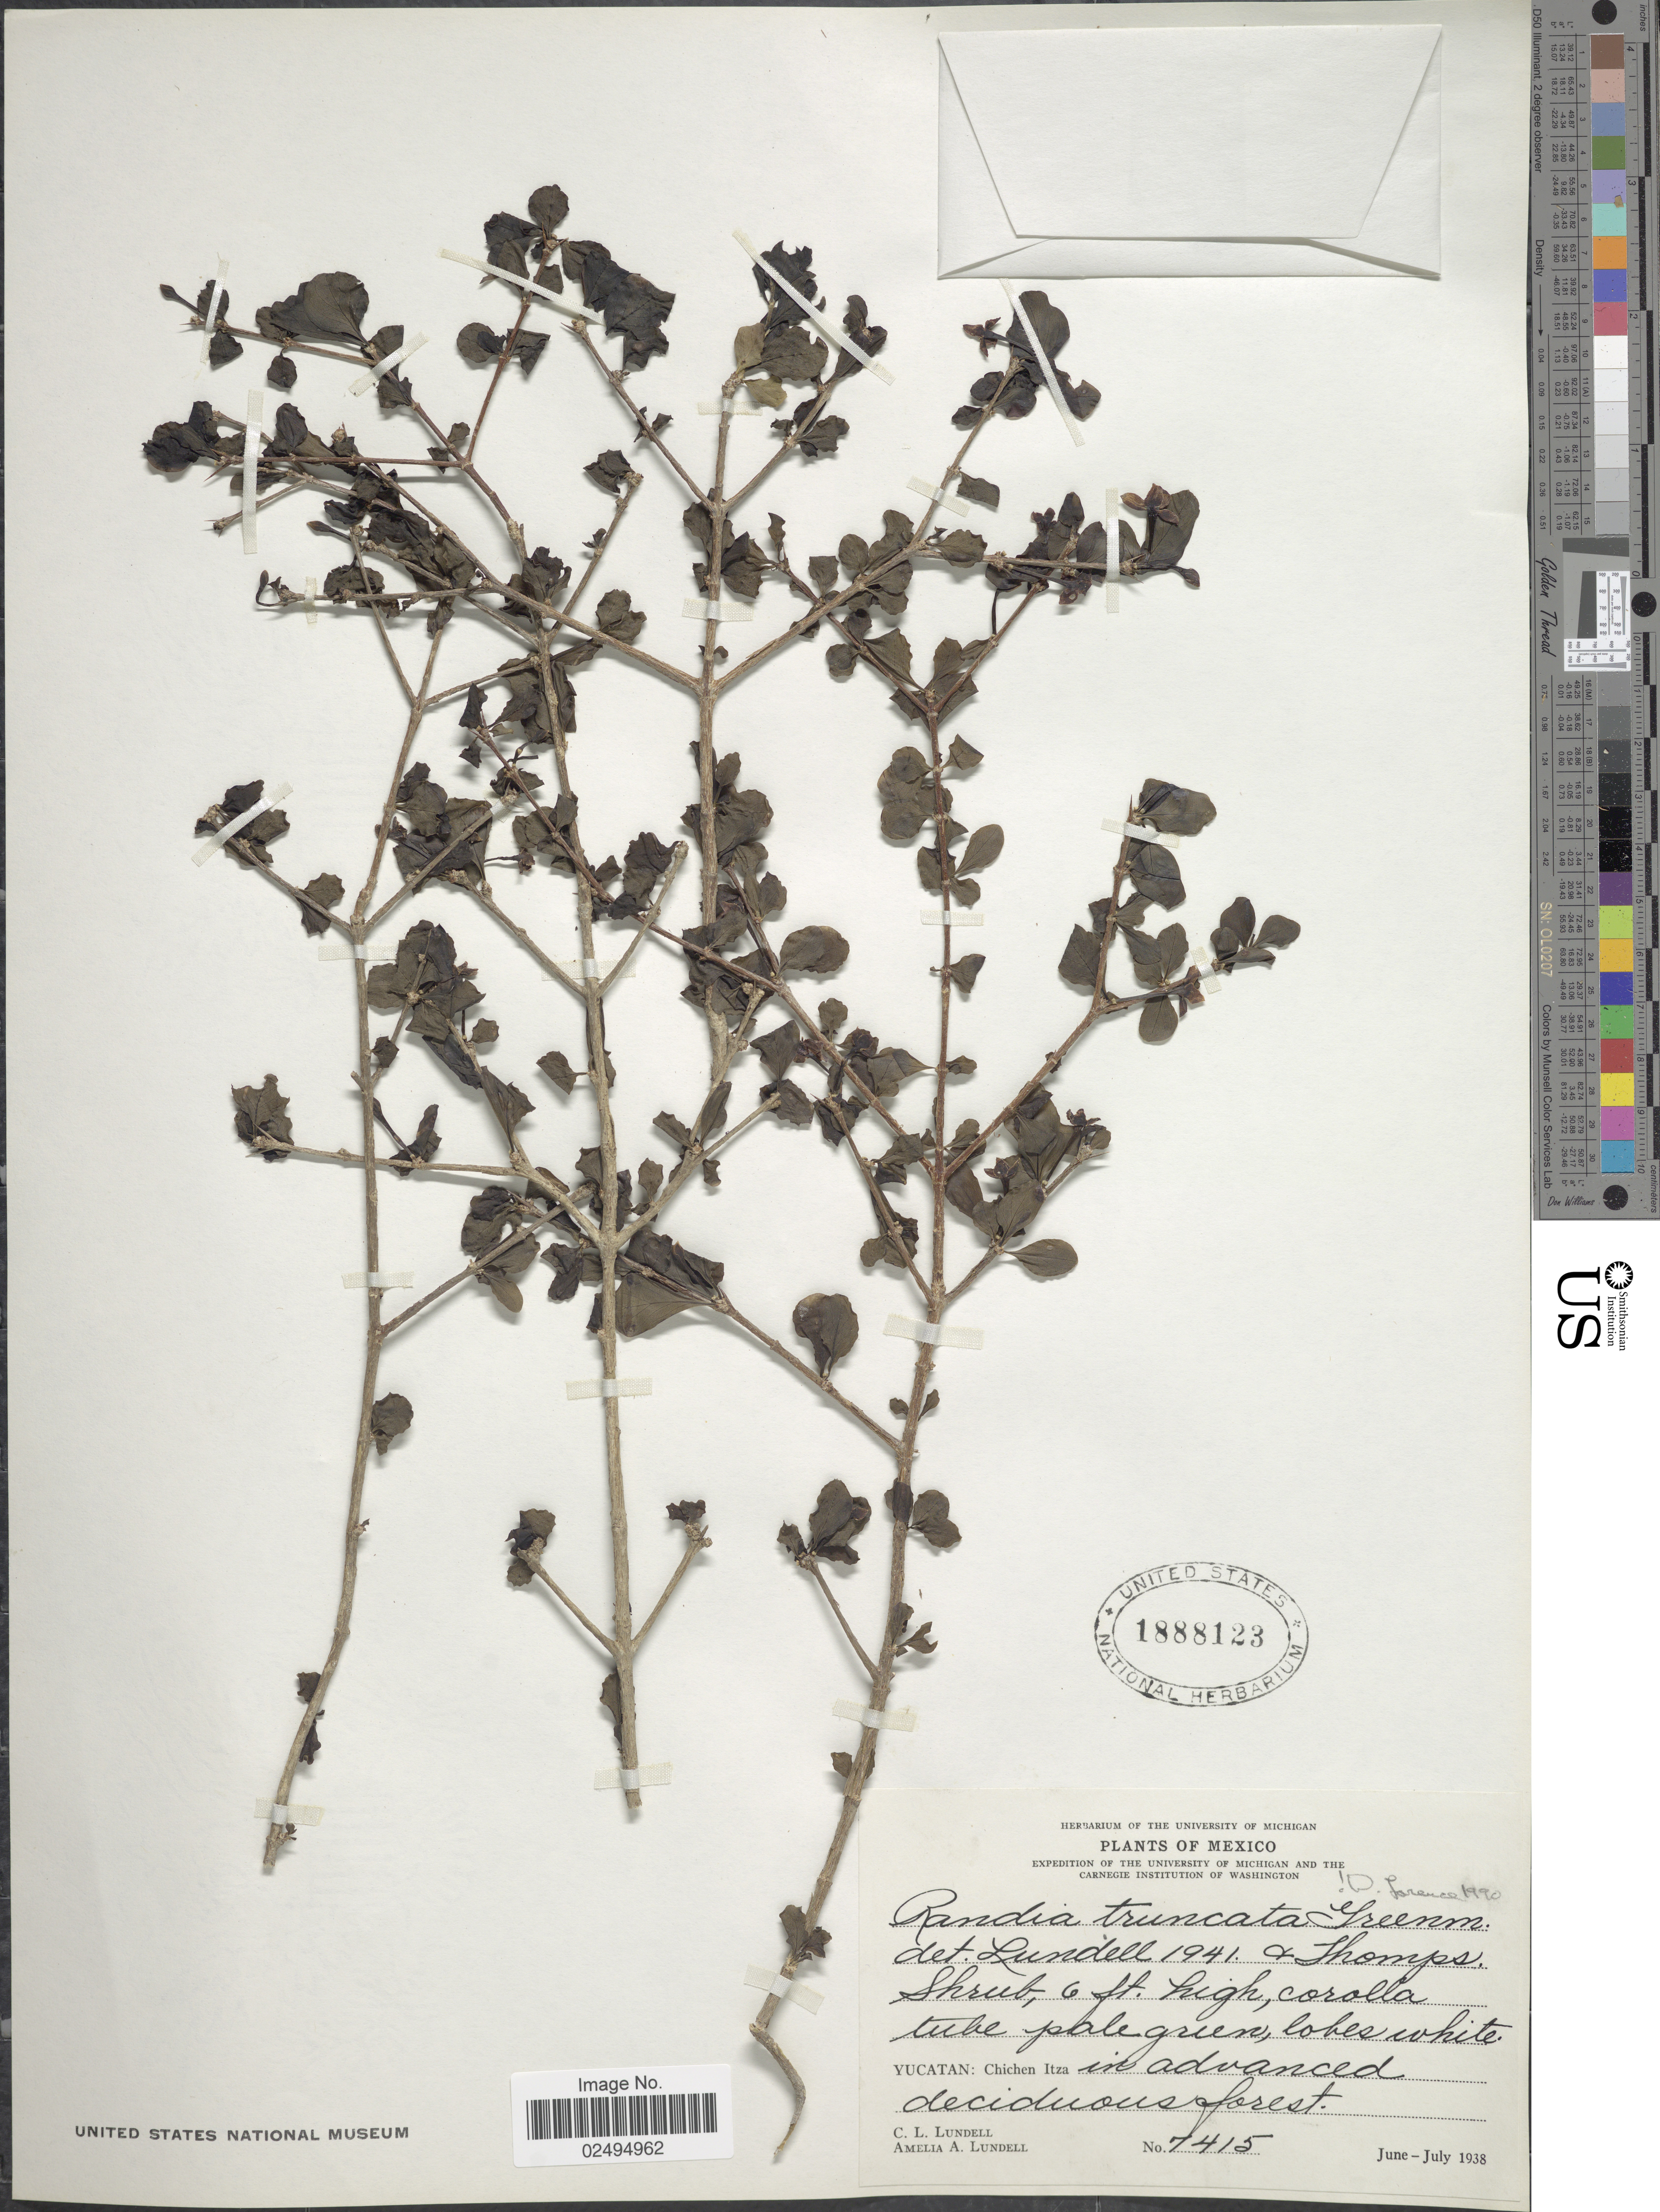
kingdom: Plantae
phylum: Tracheophyta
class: Magnoliopsida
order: Gentianales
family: Rubiaceae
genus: Randia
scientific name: Randia truncata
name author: Greenm. & C.H. Thomps.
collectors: C. L. Lundell & A. A. Lundell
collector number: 7415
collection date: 1938-06/1938-07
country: Mexico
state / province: Yucatán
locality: Chichen Itza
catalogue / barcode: US 1888123